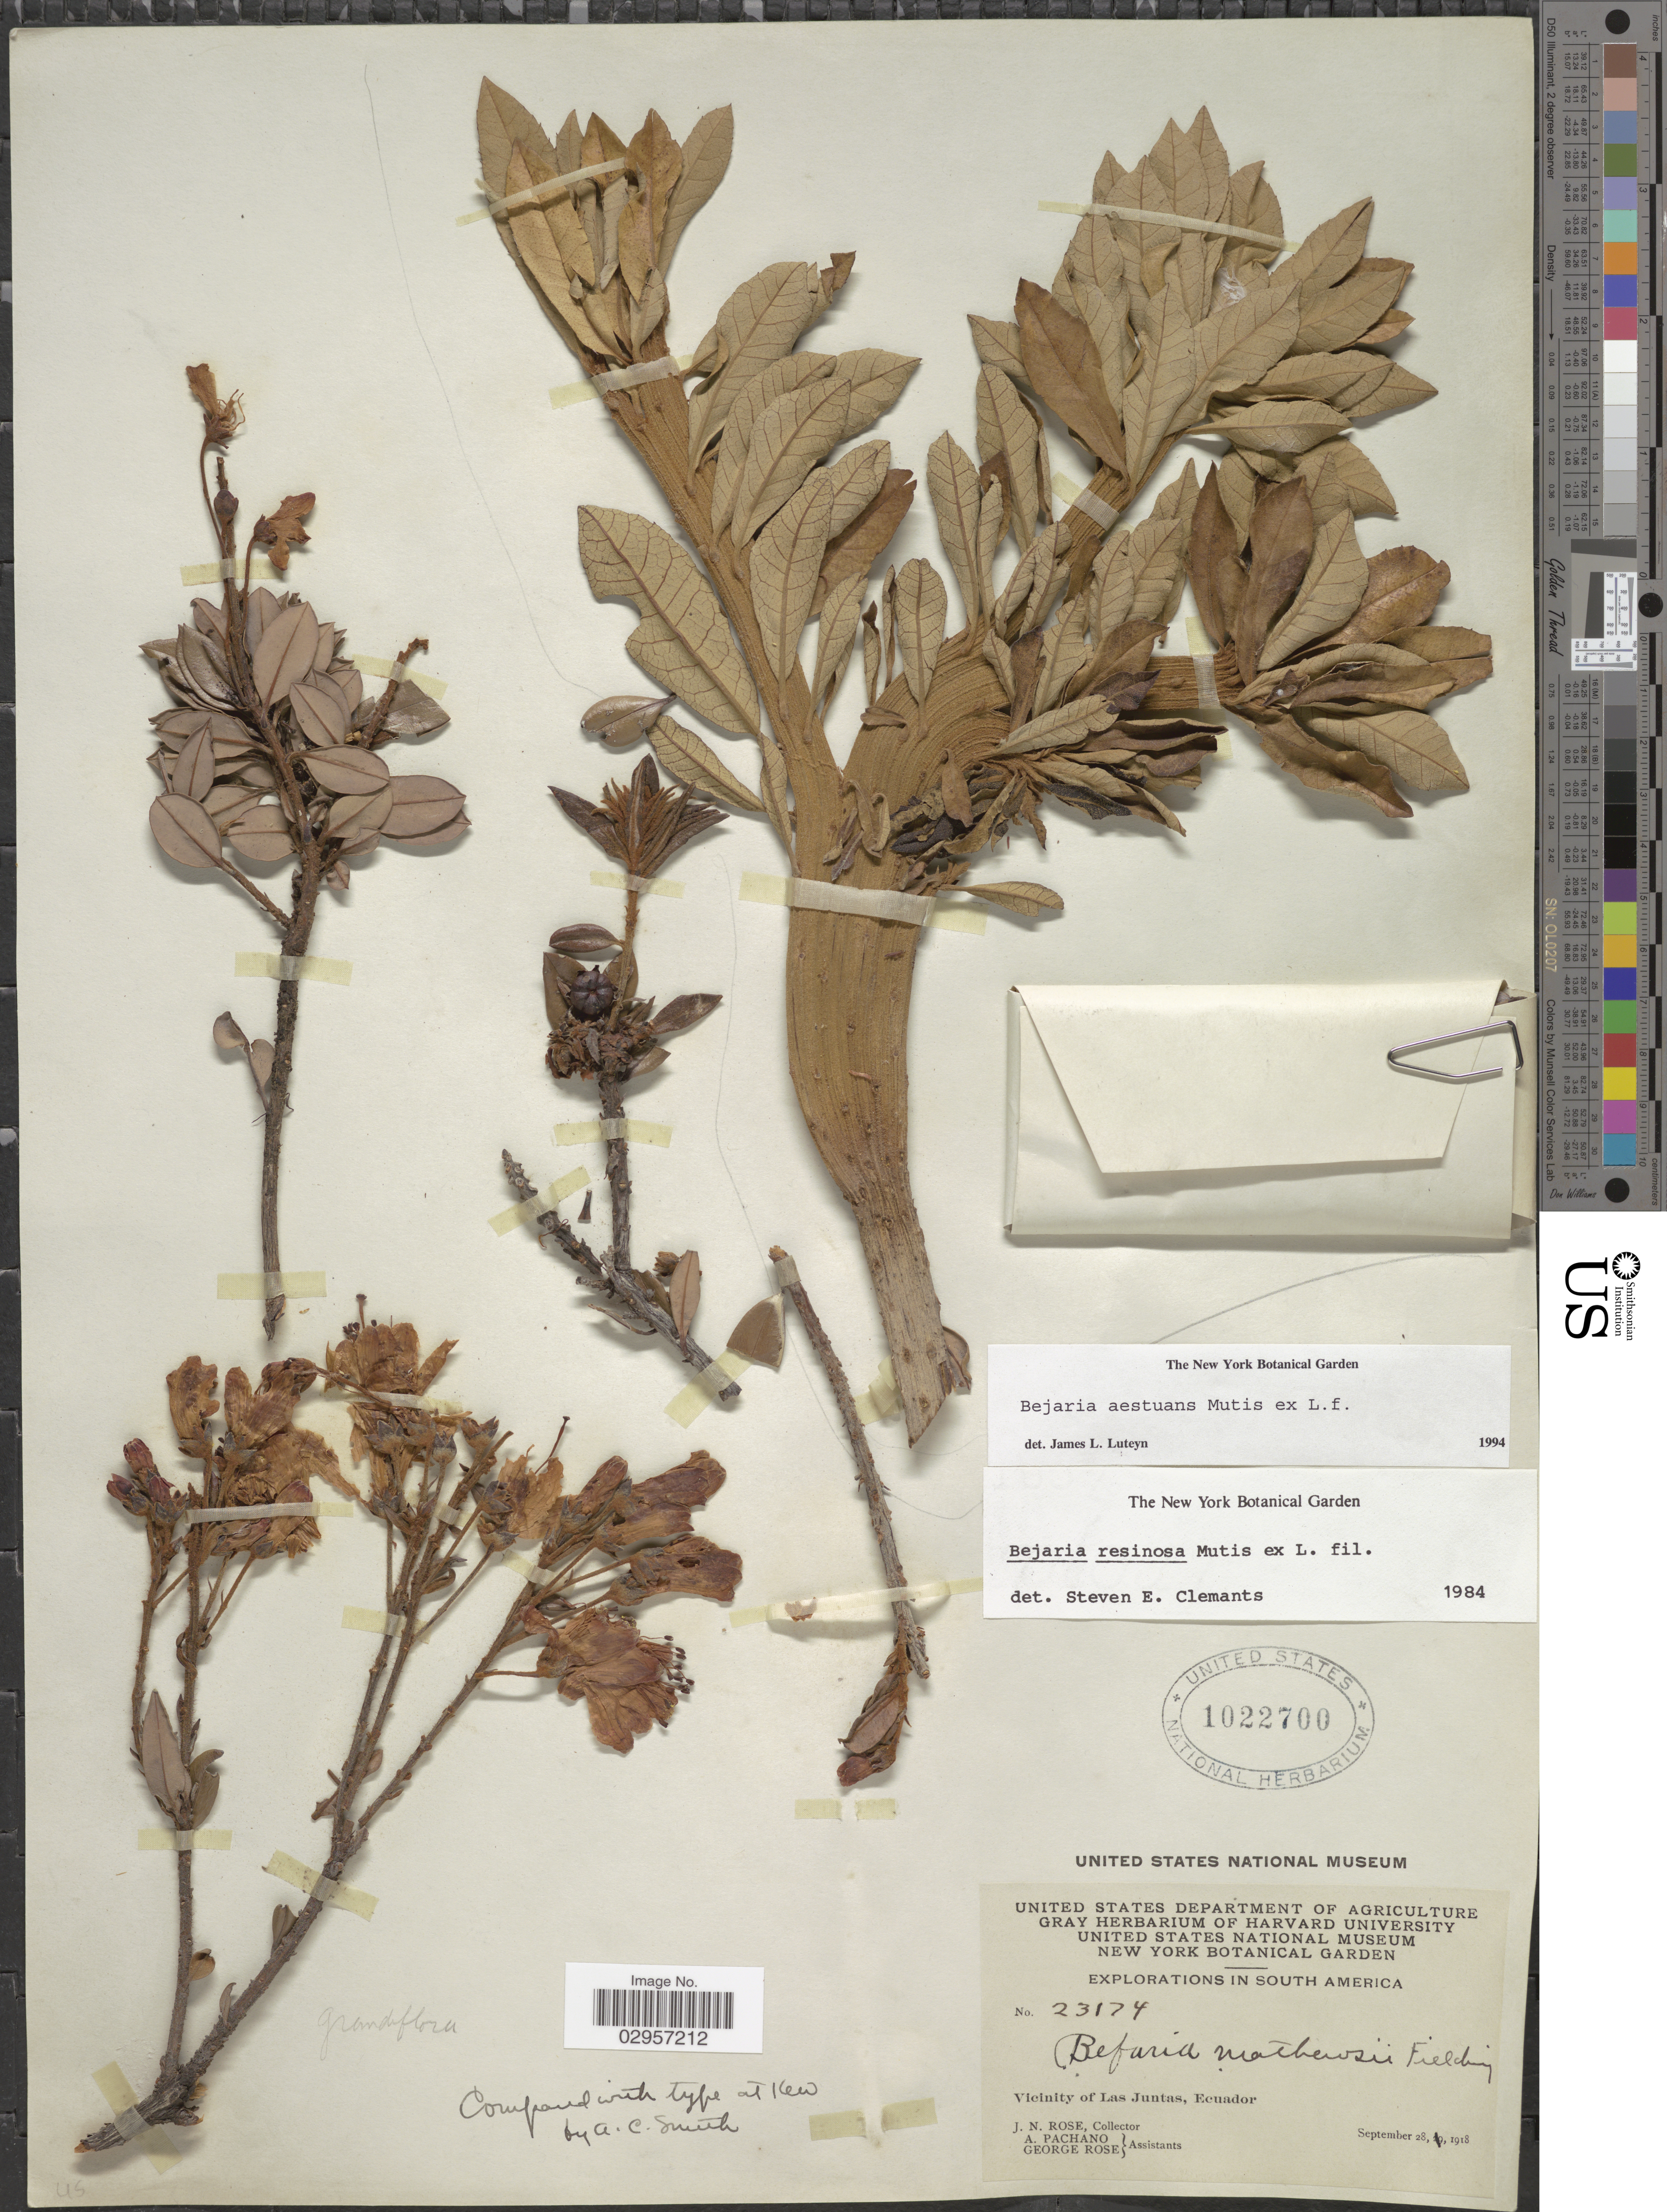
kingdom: Plantae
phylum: Tracheophyta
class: Magnoliopsida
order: Ericales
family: Ericaceae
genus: Befaria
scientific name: Befaria aestuans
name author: Mutis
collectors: J. N. Rose, A. Pachano & G. Rose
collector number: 23174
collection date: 1918-09-28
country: Ecuador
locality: Vicinity of Las Juntas.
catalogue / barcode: US 1022700